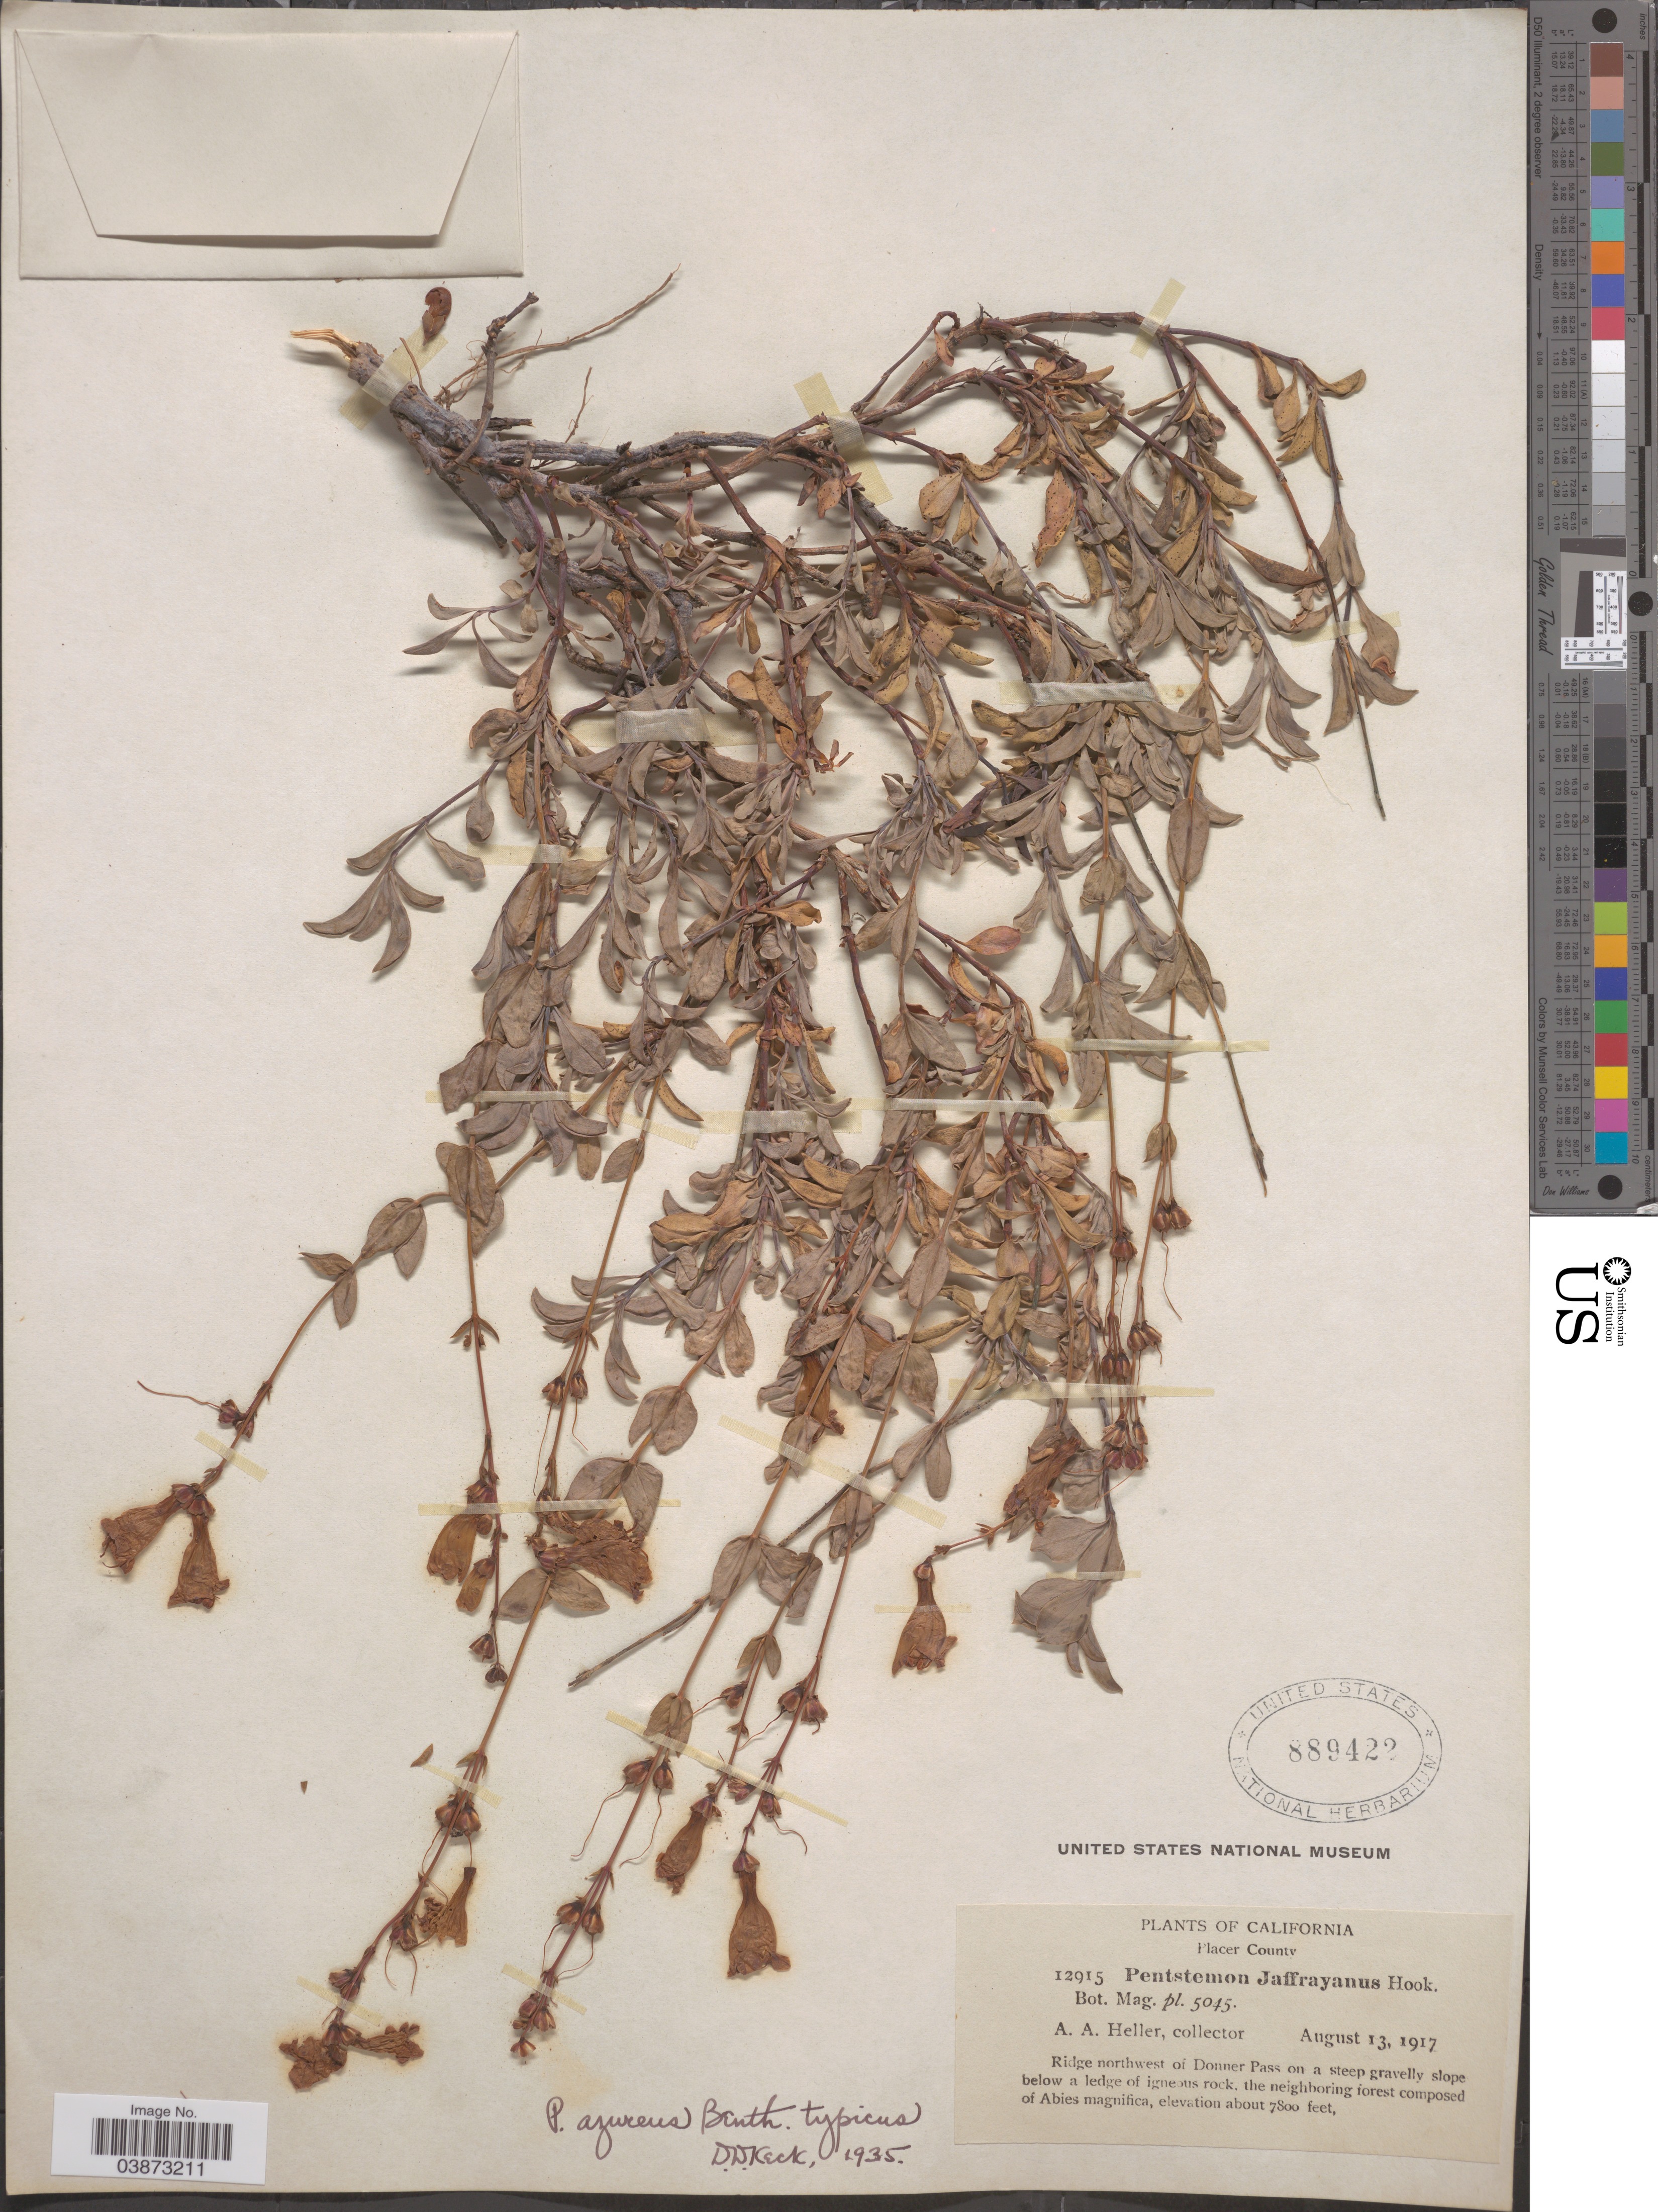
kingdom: Plantae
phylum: Tracheophyta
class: Magnoliopsida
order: Lamiales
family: Plantaginaceae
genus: Penstemon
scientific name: Penstemon azureus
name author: Benth.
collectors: A. A. Heller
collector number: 12915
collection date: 1917-08-13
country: United States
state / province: California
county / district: Placer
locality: Placer County. Ridge northwest of Donner Pass.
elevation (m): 2377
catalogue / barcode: US 889422